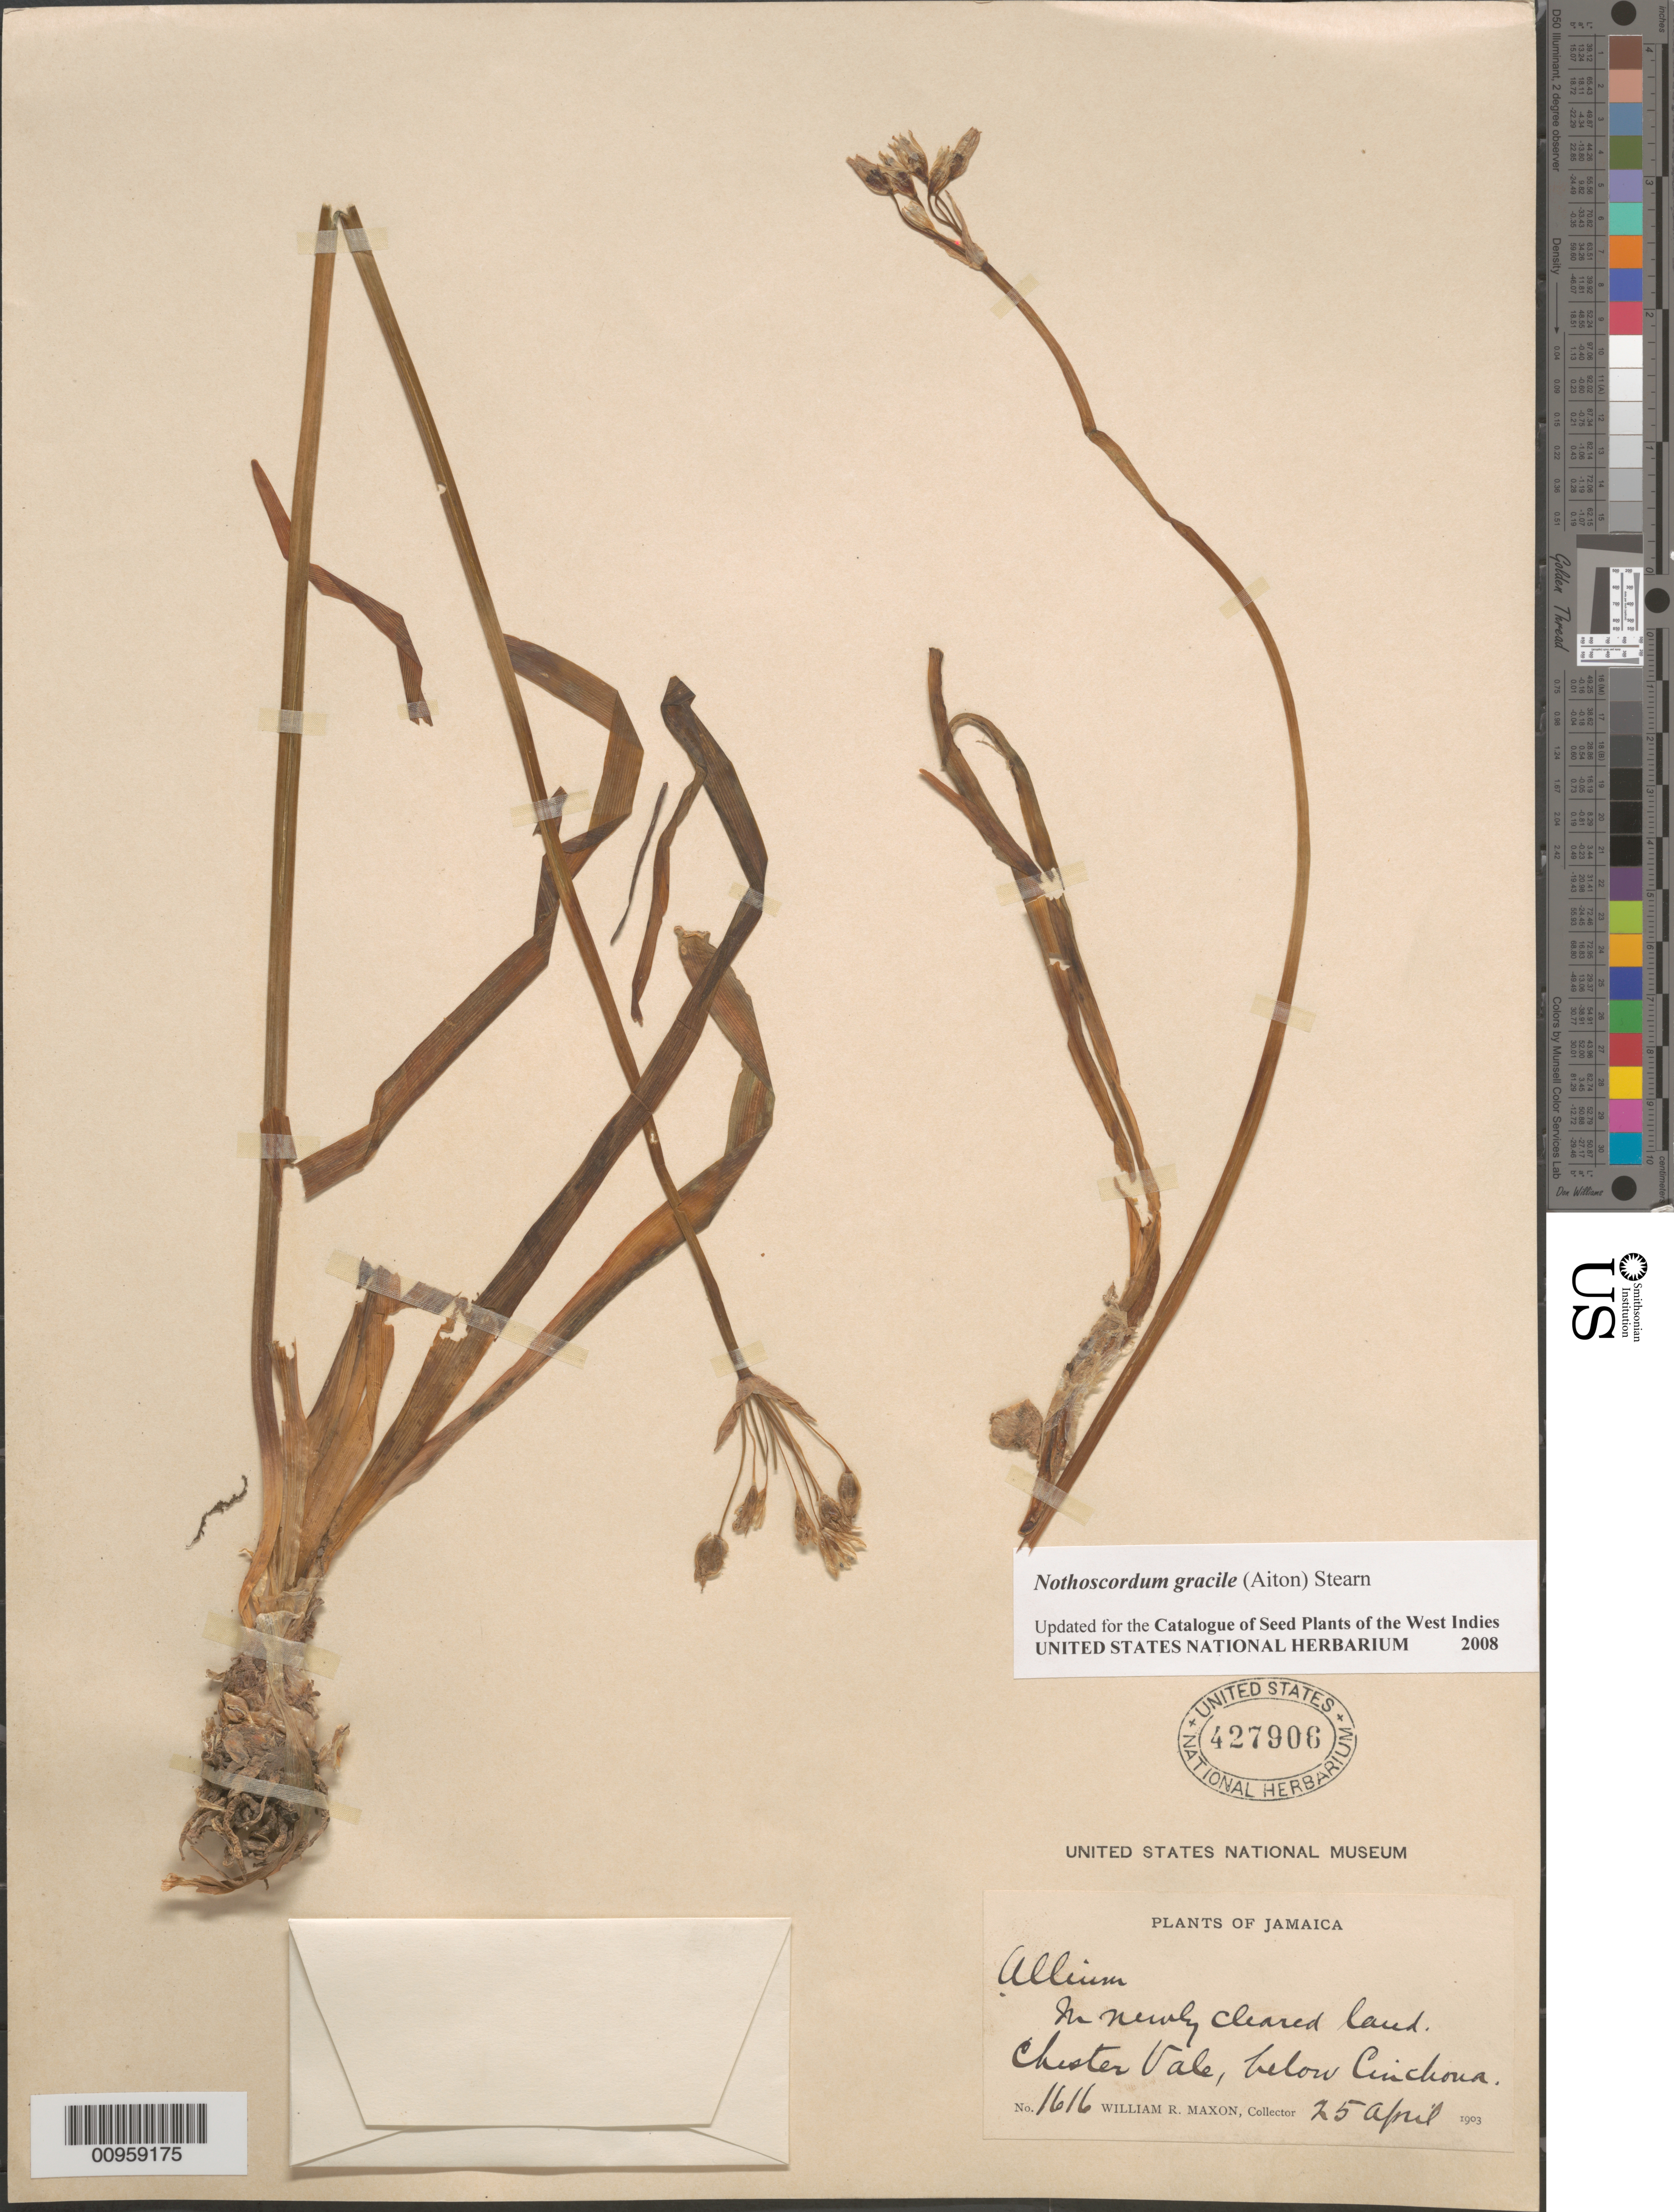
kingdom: Plantae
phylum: Tracheophyta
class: Liliopsida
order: Asparagales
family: Amaryllidaceae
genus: Allium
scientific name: Allium sp.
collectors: W. R. Maxon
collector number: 1616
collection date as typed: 25 Apr 1903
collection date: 1903-04-25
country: Jamaica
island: Jamaica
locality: Chester Vale, below Cinchona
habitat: In newly cleared land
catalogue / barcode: US 427906